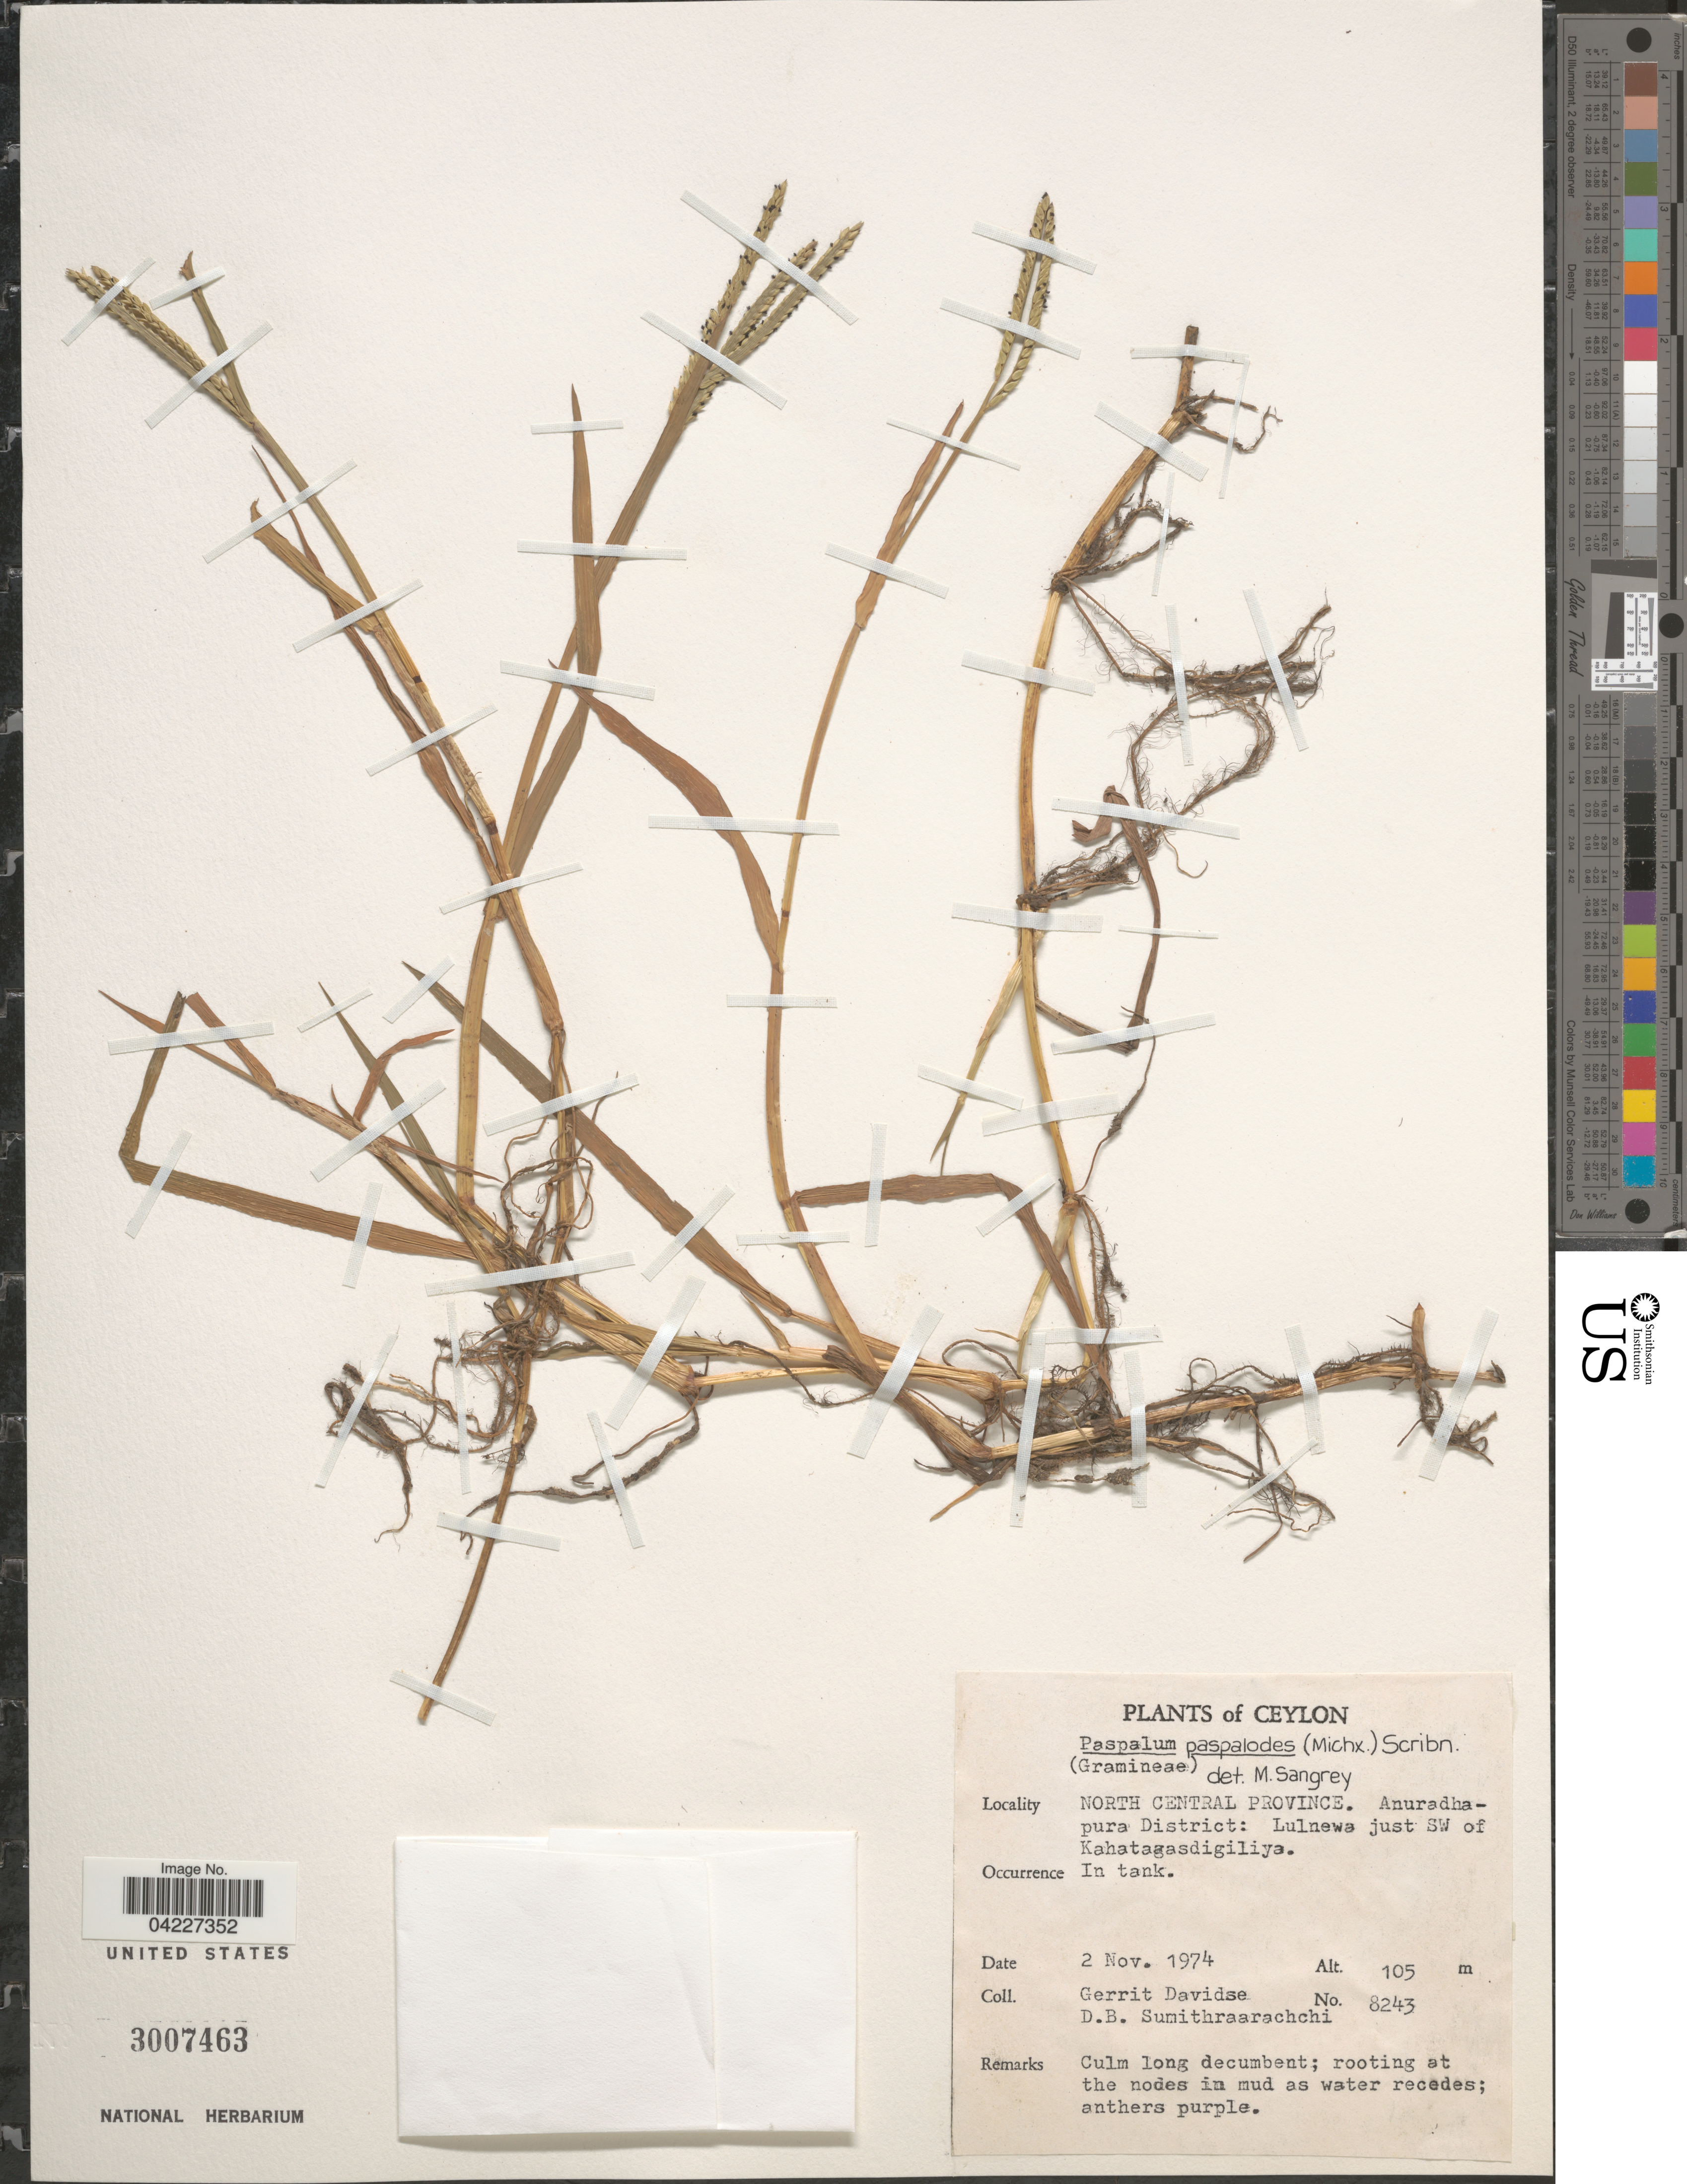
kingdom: Plantae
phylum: Tracheophyta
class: Liliopsida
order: Poales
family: Poaceae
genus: Paspalum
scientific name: Paspalum paspalodes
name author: (Michx.) Scribn.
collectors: G. Davidse & D. B. Sumithraarachchi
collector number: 8243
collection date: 1974-11-02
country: Sri Lanka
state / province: North Central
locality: Ceylon. Anuradhapura District: Lulnewa just SW of Kahatagasdigiliya.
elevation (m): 105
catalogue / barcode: US 3007463